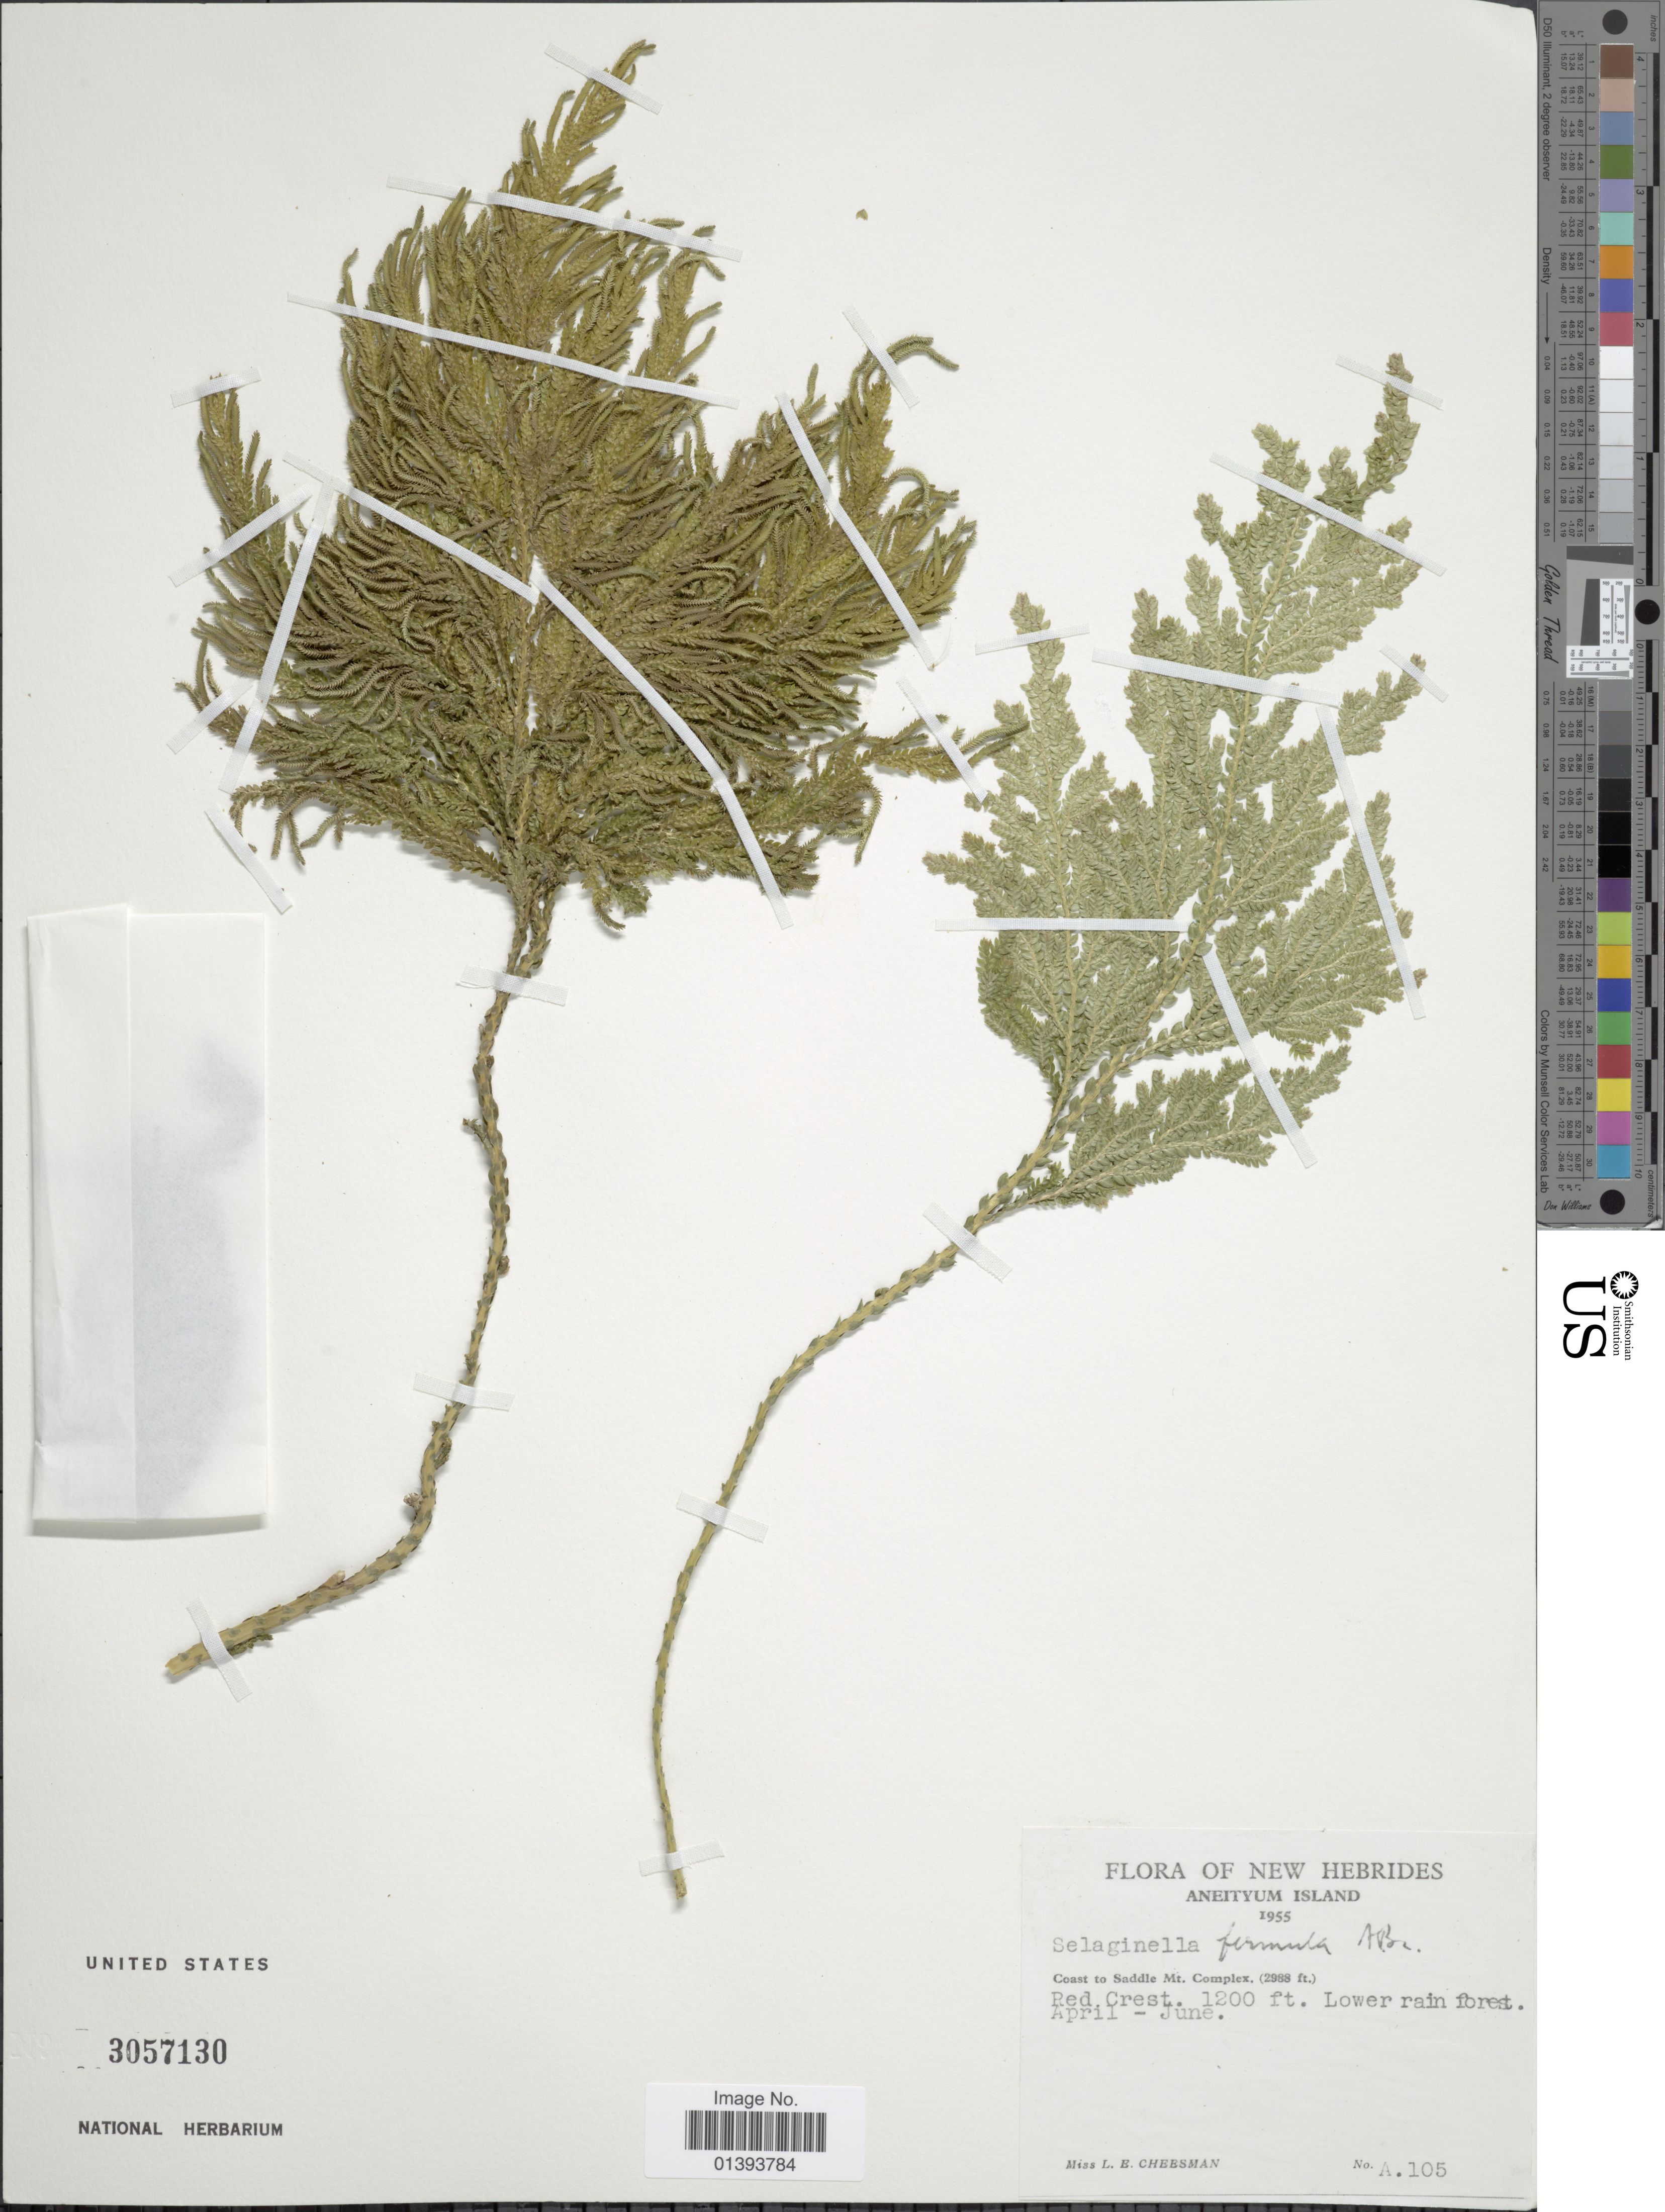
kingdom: Plantae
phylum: Tracheophyta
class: Lycopodiopsida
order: Selaginellales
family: Selaginellaceae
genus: Selaginella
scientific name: Selaginella firmula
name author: A. Br.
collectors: L. E. Cheesman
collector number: A105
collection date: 1955-04/1955-06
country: Vanuatu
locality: New Hebrides, Aneityum Island, Coast to Saddle Mt. Complex, red crest, lower rain forest(2988ft)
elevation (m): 366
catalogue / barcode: US 3057130